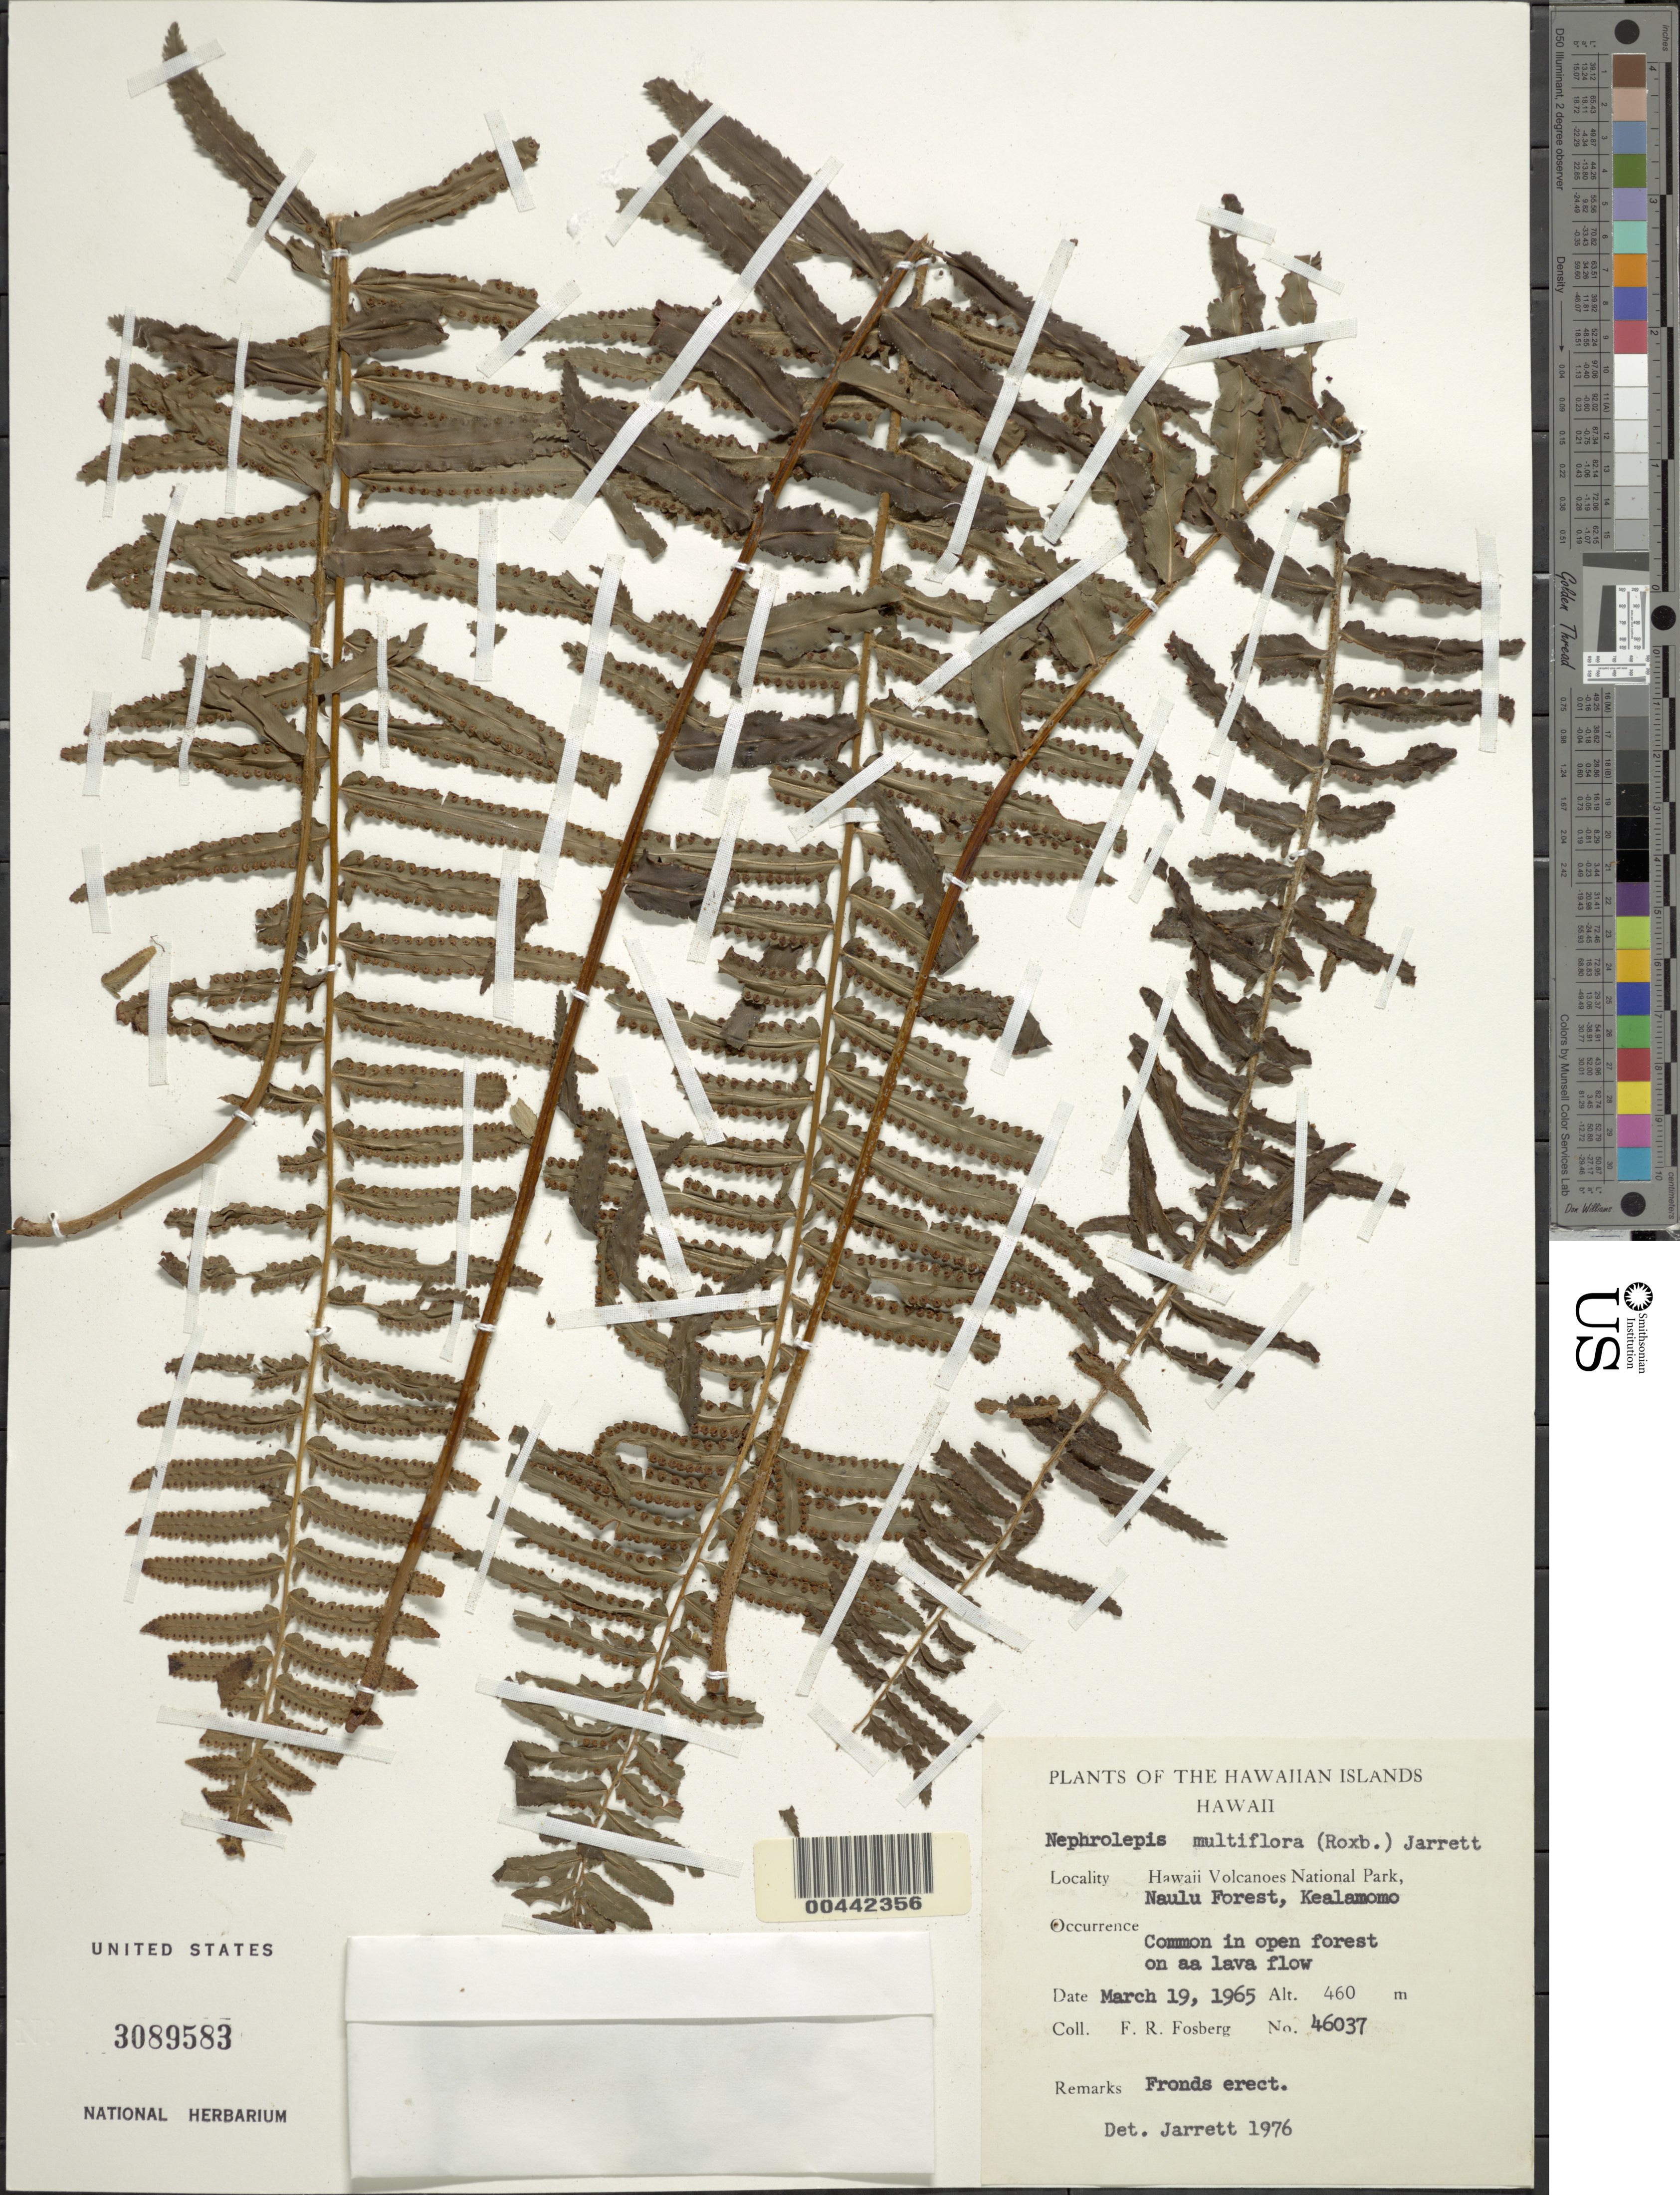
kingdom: Plantae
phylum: Tracheophyta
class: Polypodiopsida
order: Polypodiales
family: Nephrolepidaceae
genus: Nephrolepis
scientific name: Nephrolepis multiflora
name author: (Roxb.) F.M. Jarrett ex C.V. Morton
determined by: Jarrett, Frances M.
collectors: F. R. Fosberg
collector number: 46037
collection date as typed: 19 Mar 1965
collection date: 1965-03-19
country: United States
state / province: Hawaii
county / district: Hawaii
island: Hawaii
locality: Hawaii Volcanoes Nat. Pk., Naulu Forest, Kealamomo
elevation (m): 460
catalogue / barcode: US 3089583